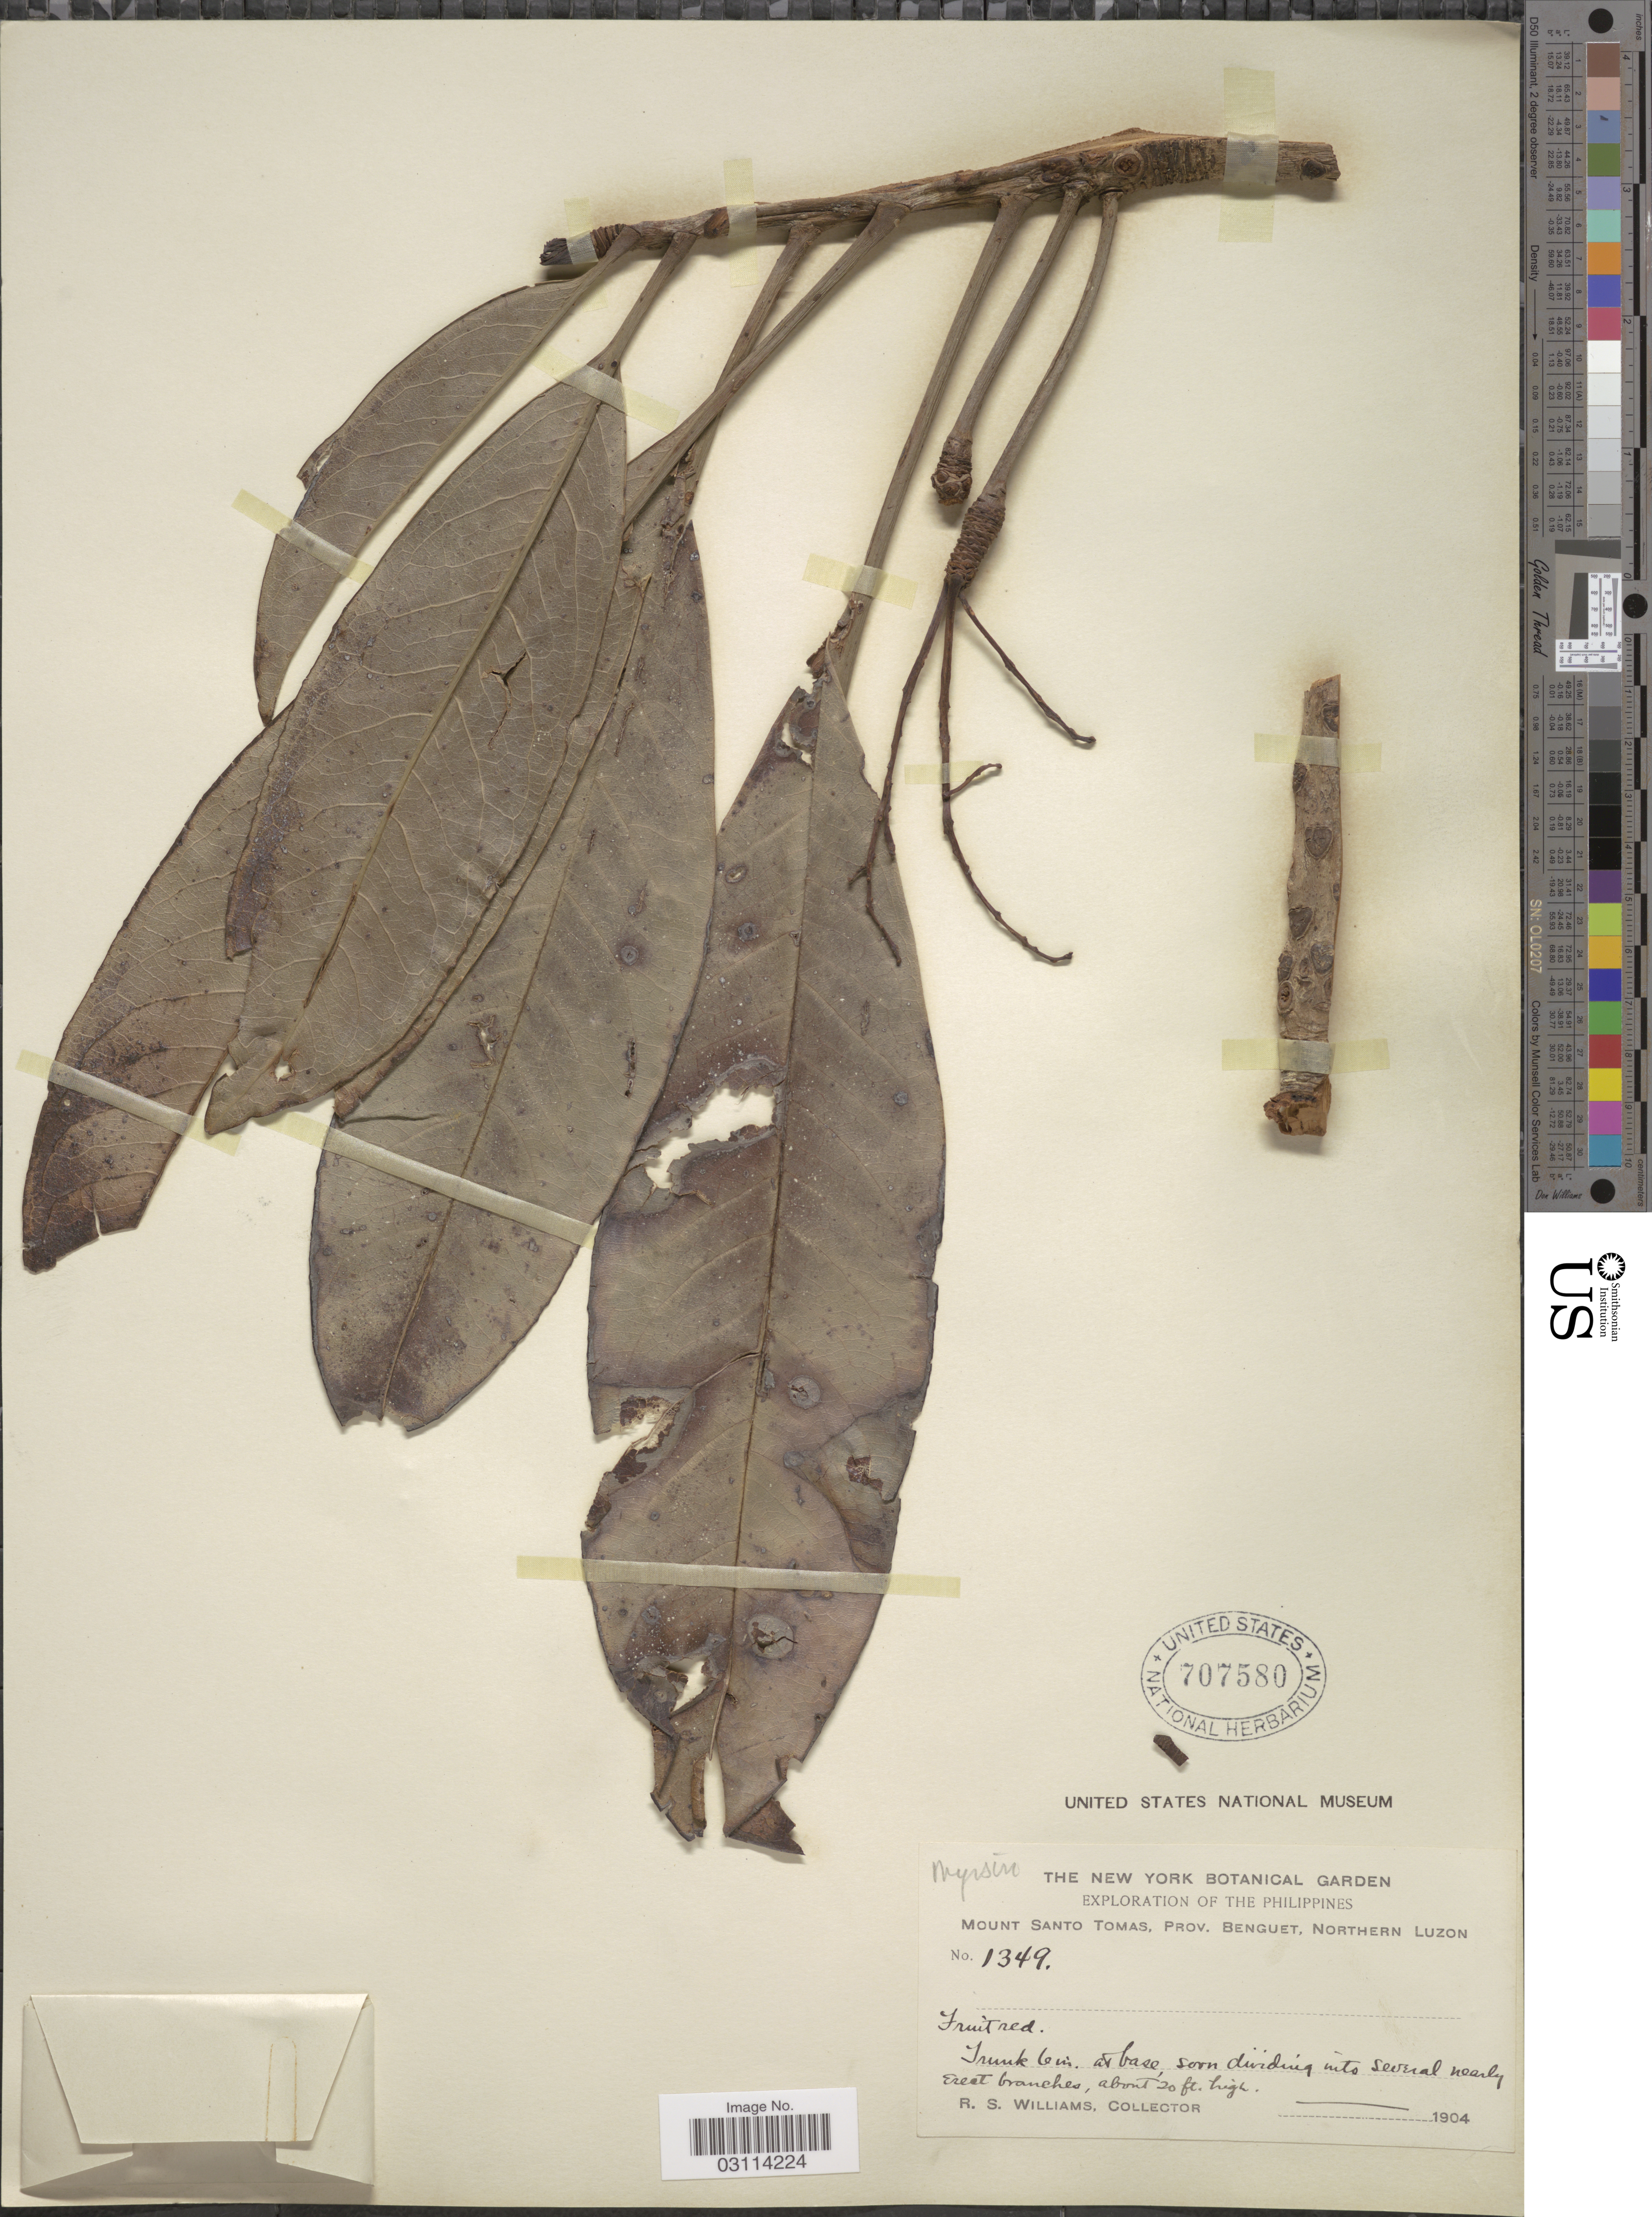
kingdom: Plantae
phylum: Tracheophyta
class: Magnoliopsida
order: Ericales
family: Primulaceae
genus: Discocalyx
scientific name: Discocalyx montana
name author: Elmer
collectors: R. S. Williams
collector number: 1349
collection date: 1904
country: Philippines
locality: Mount Santo Tomas, Prov. Benguet, Northern Luzon.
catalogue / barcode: US 707580